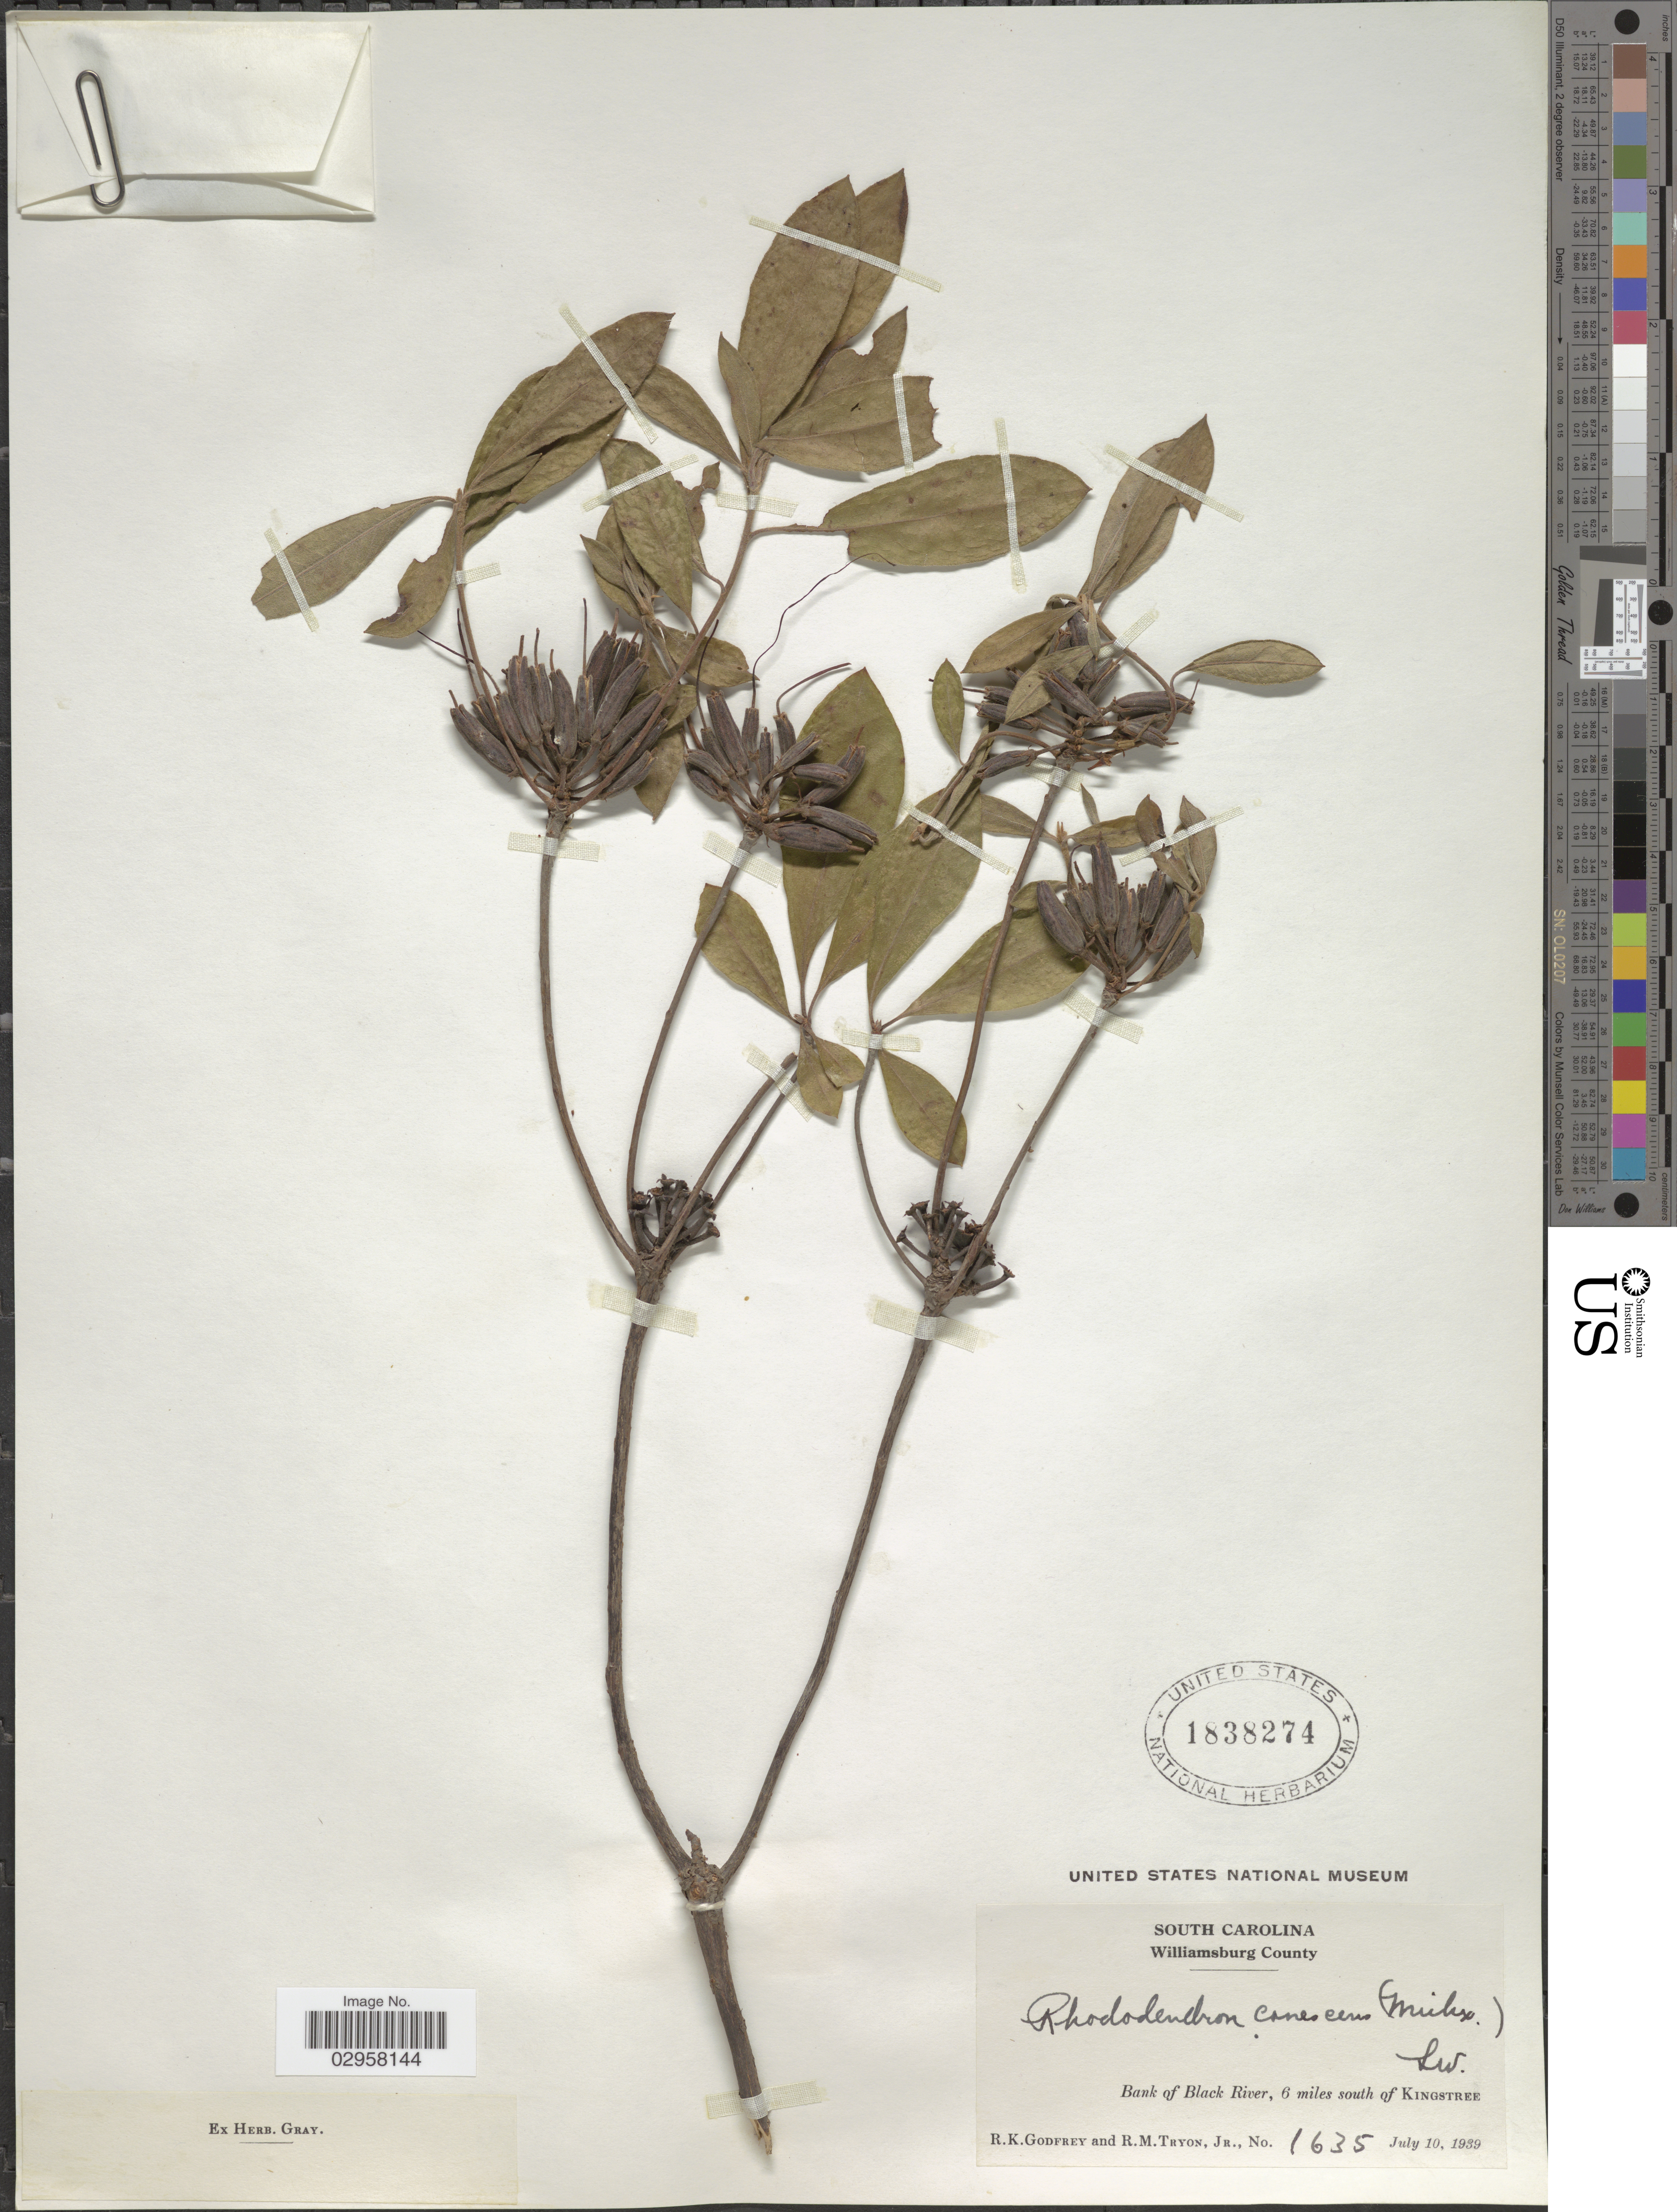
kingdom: Plantae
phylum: Tracheophyta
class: Magnoliopsida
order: Ericales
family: Ericaceae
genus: Rhododendron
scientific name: Rhododendron canescens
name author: (Michx.) Sweet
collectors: R. K. Godfrey & R. Tryon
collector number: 1635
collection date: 1939-07-10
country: United States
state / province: South Carolina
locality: Williamsburg County. Bank of Black River, 6 miles south of Kingstree.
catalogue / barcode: US 1838274